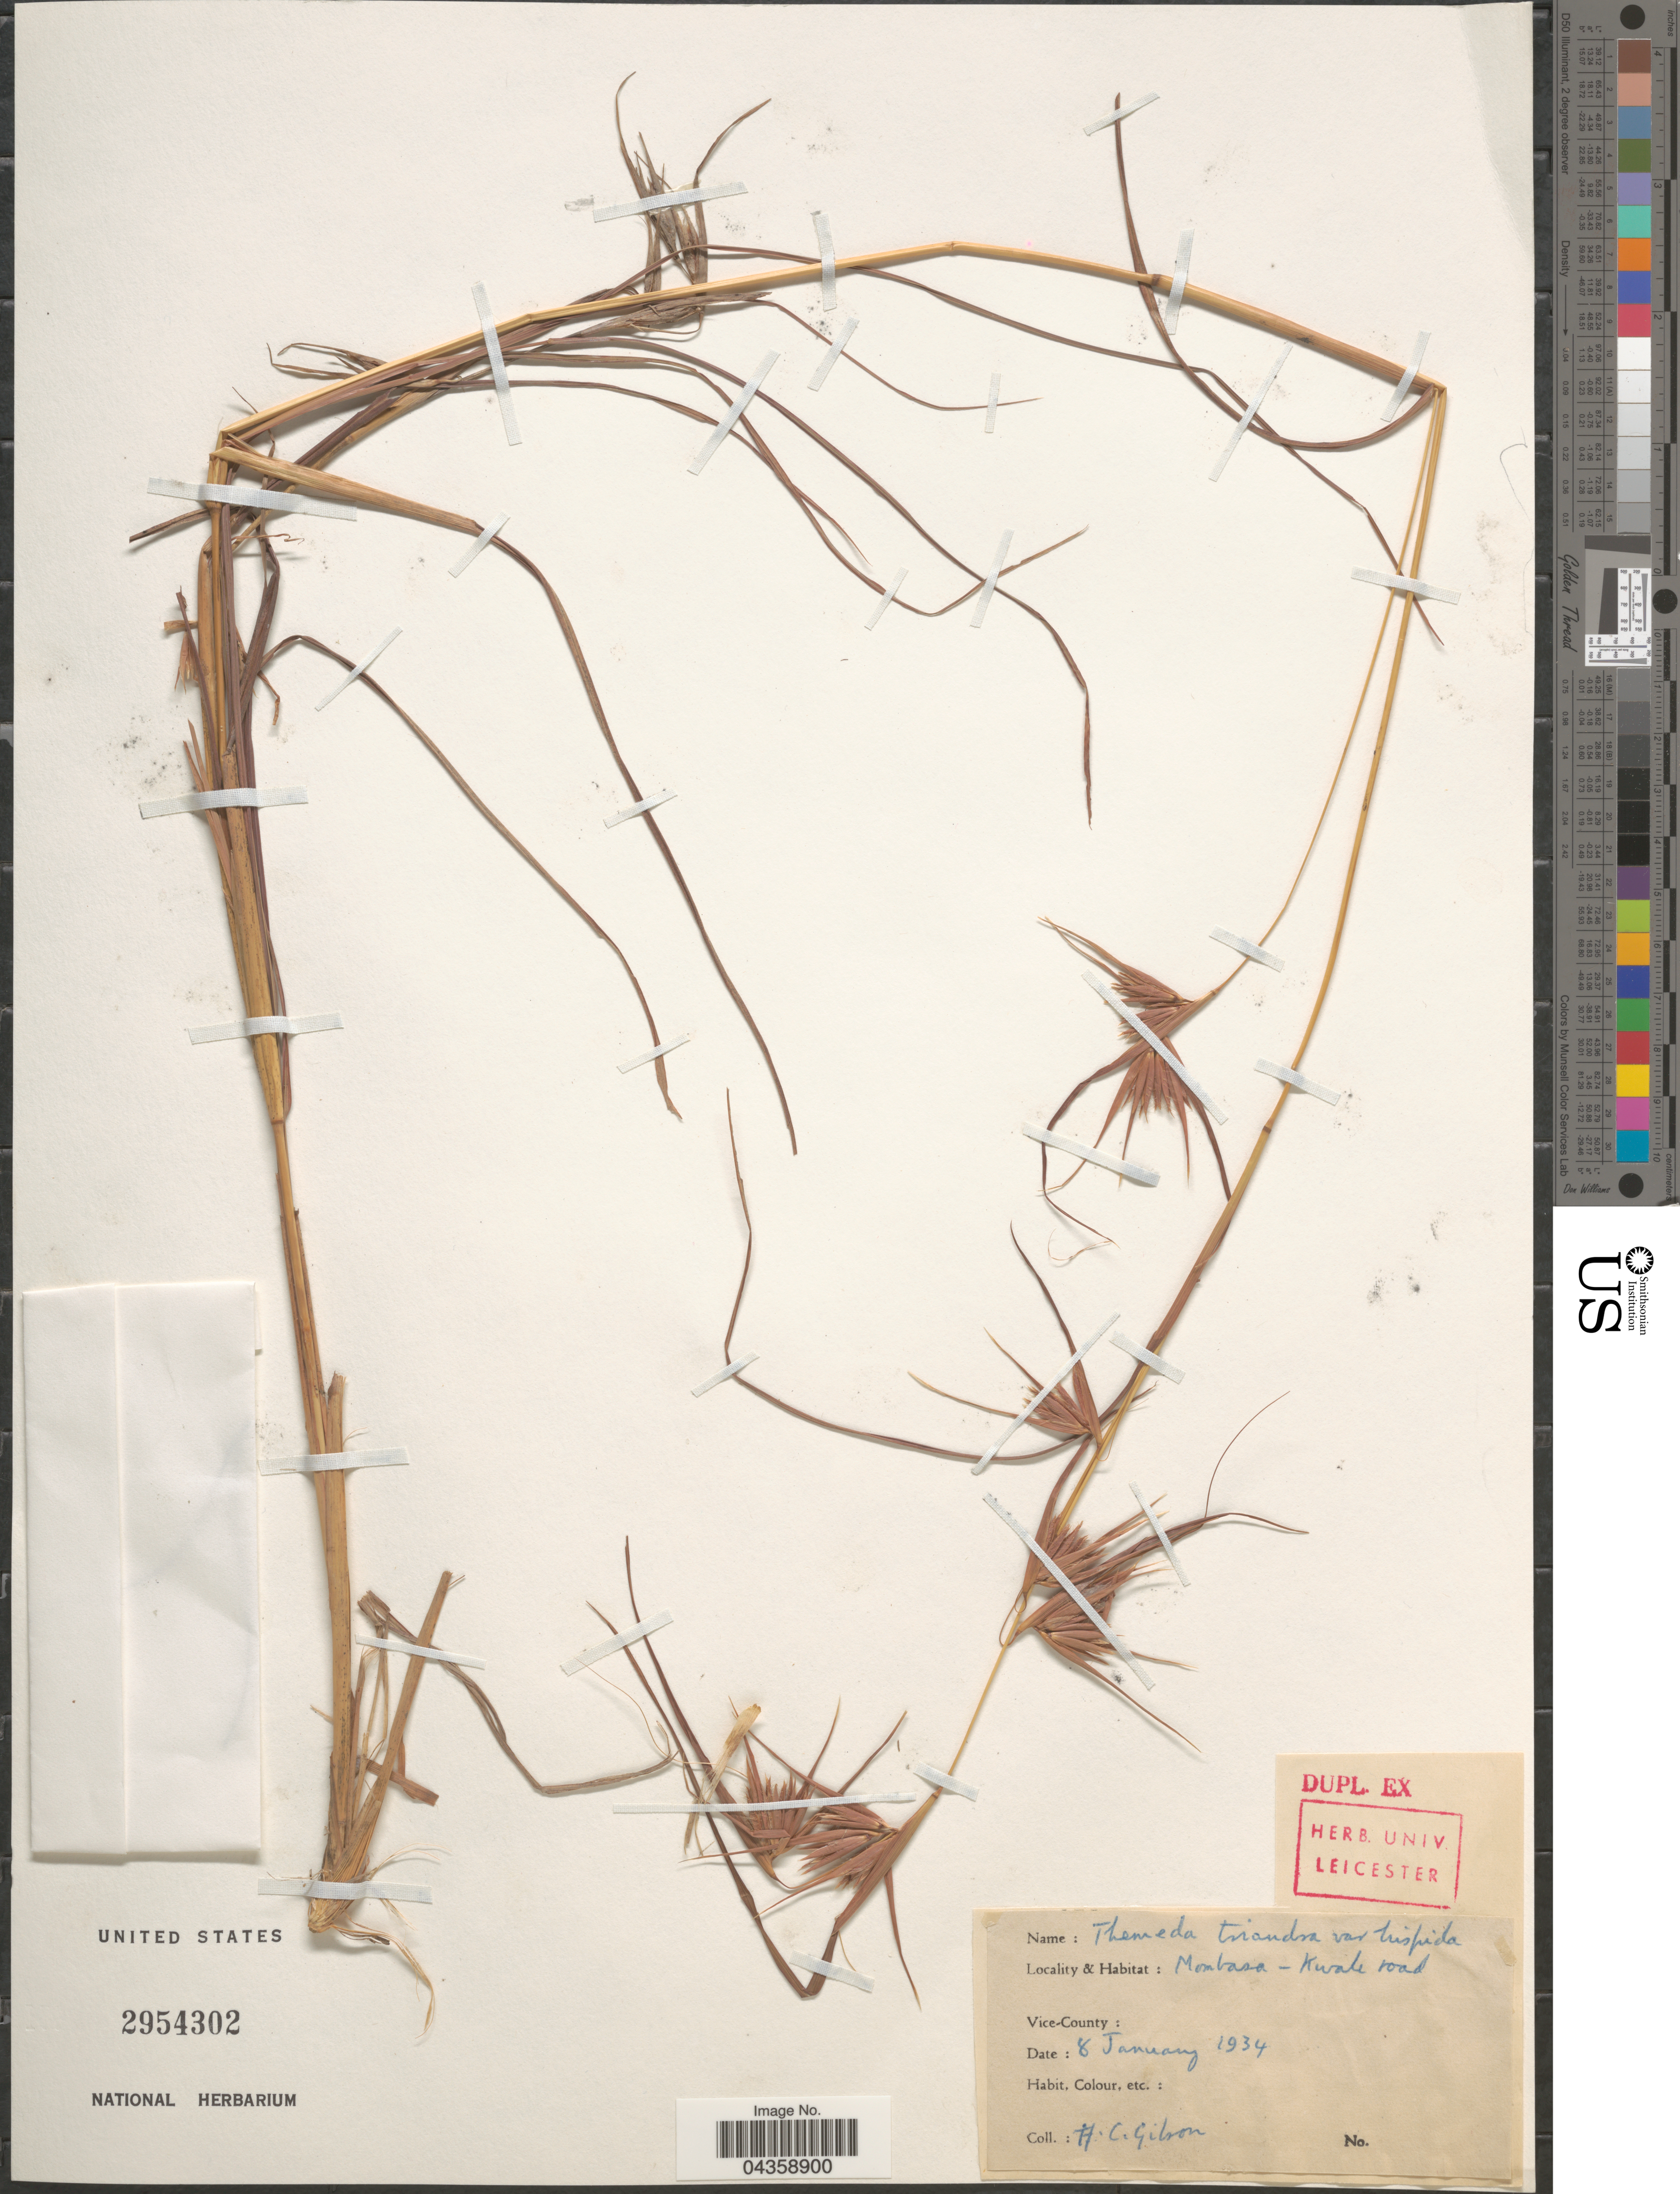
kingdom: Plantae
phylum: Tracheophyta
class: Liliopsida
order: Poales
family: Poaceae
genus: Themeda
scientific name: Themeda triandra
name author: Forssk.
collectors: H. Gibson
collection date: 1934-01-08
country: Kenya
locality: Mombasa-Kwale road.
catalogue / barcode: US 2954302